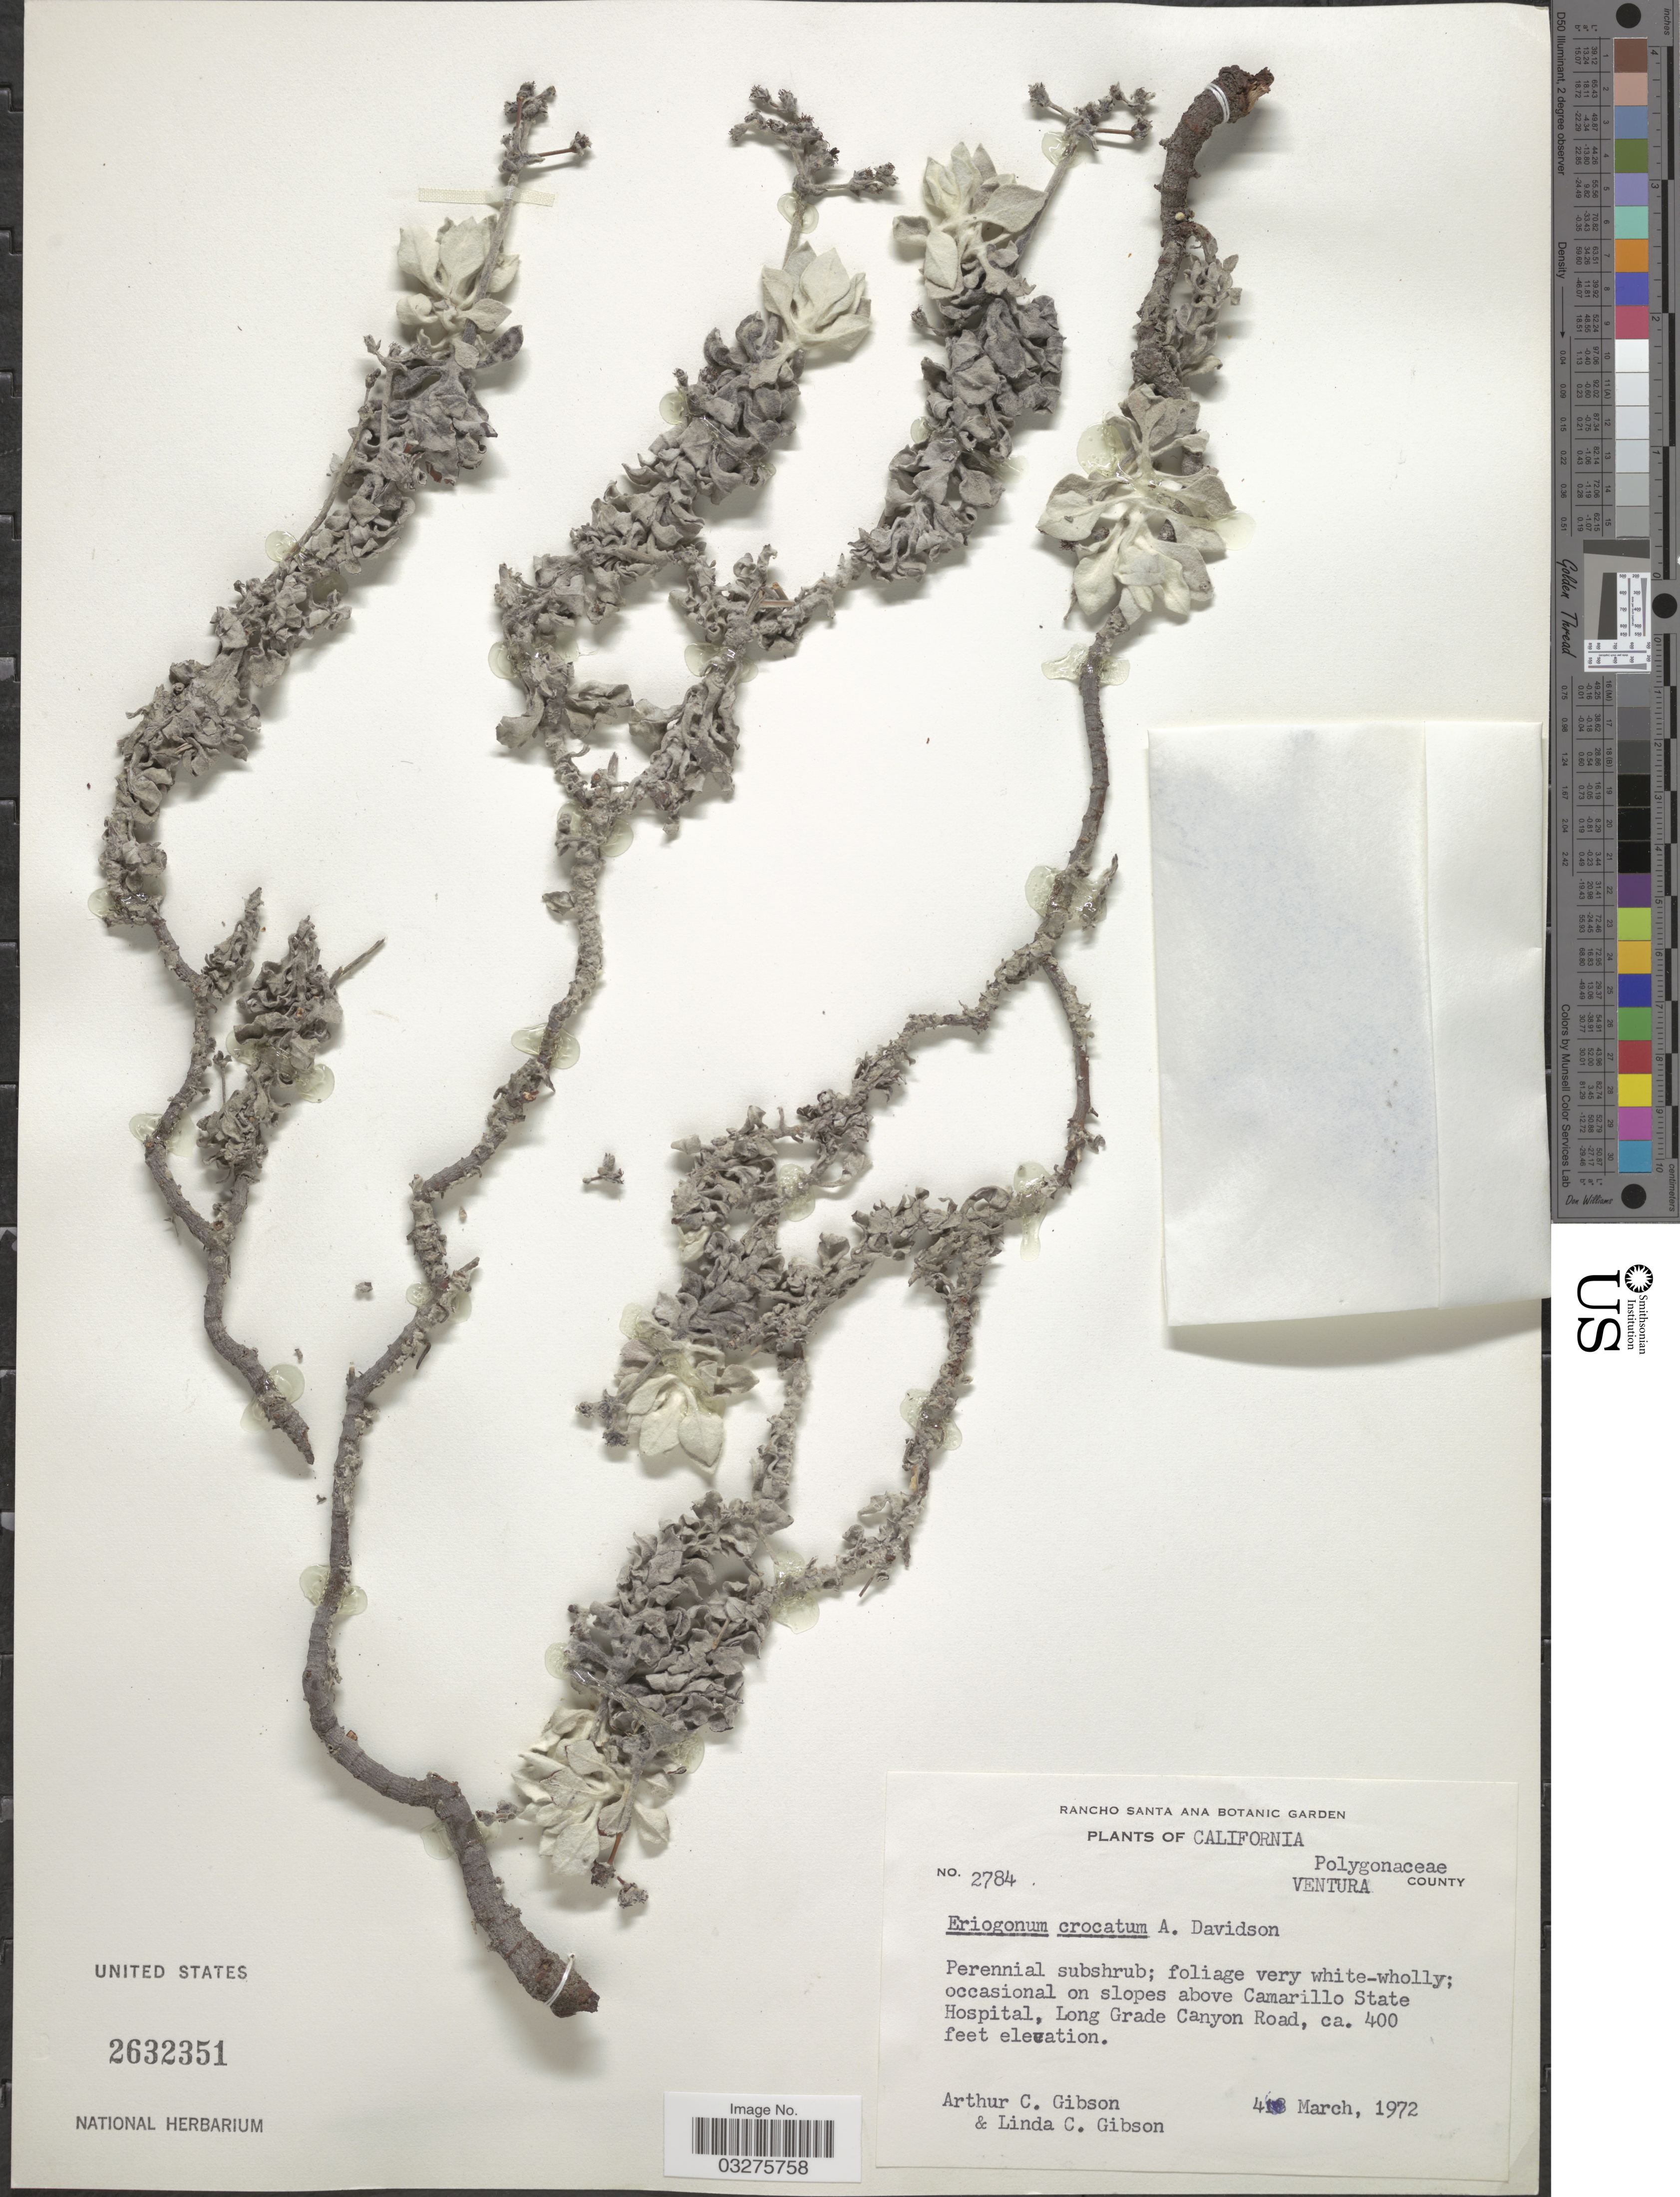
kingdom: Plantae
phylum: Tracheophyta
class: Magnoliopsida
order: Caryophyllales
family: Polygonaceae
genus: Eriogonum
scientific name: Eriogonum crocatum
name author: Davidson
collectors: A. Gibson & L. Gibson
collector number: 2784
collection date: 1972-03-04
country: United States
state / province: California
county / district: Ventura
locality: Ventura County. On slopes above Camarillo State Hospital, Long Grade Canyon Road.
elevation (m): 122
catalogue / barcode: US 2632351